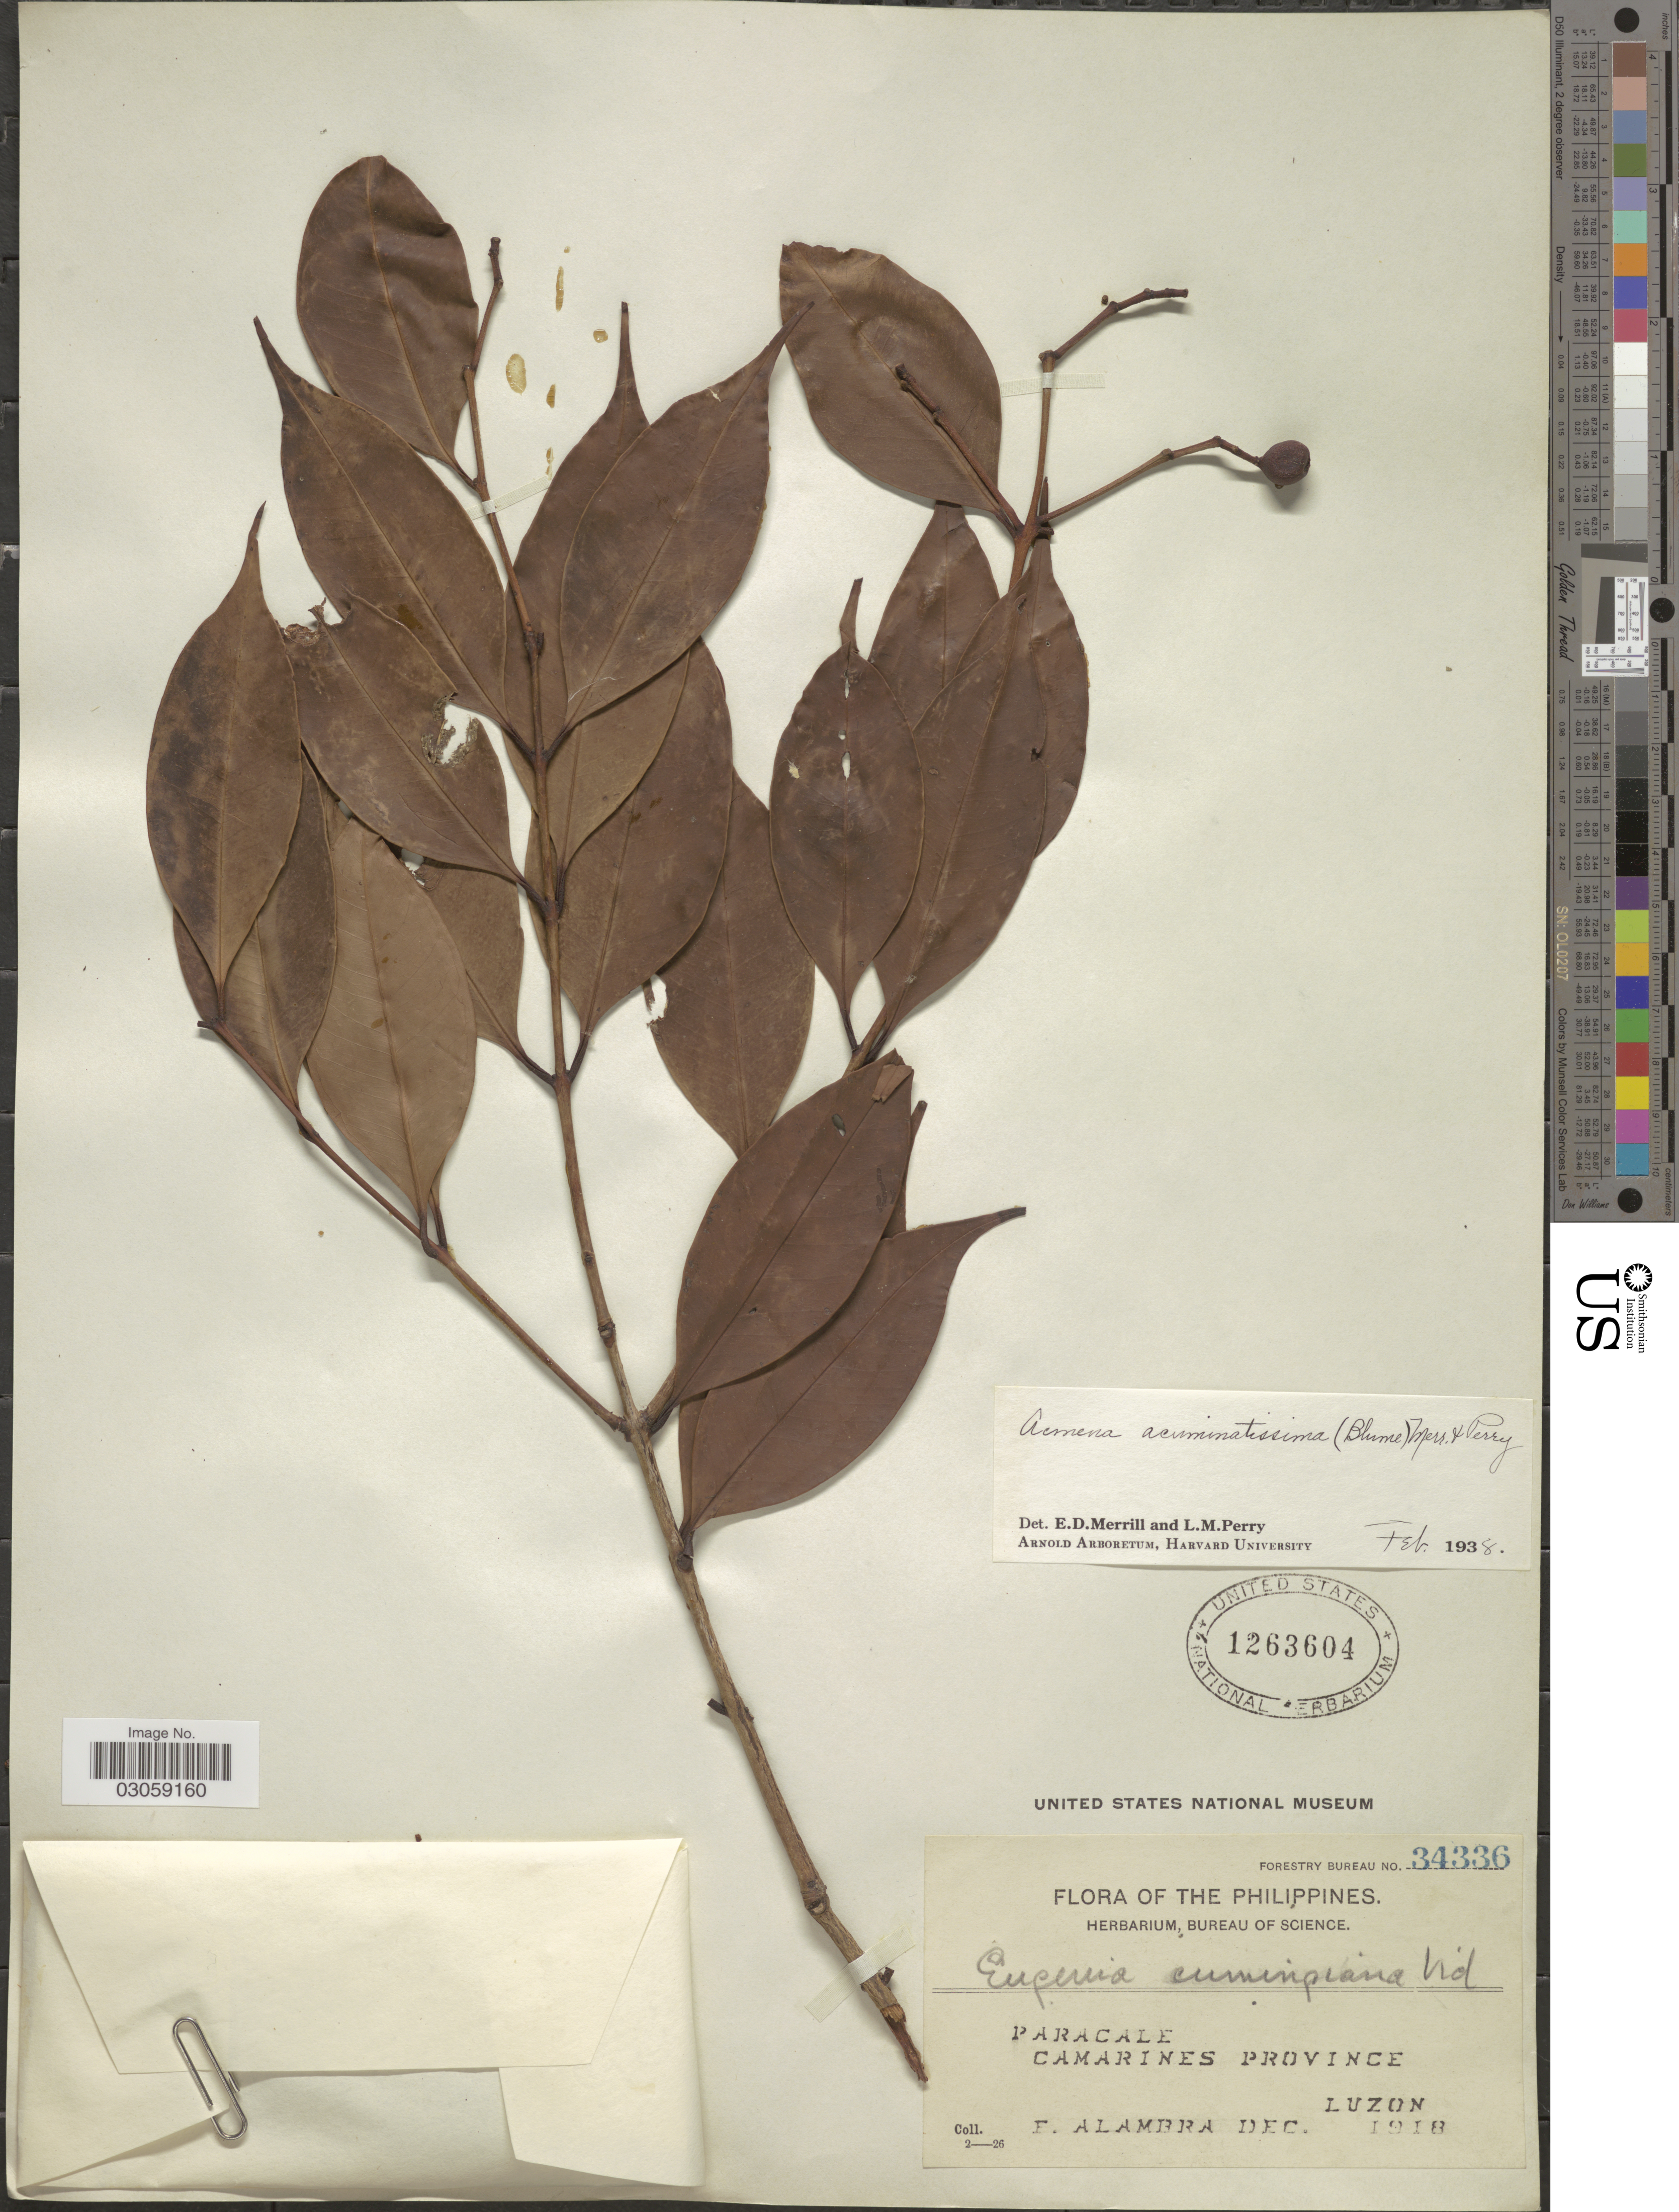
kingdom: Plantae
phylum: Tracheophyta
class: Magnoliopsida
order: Myrtales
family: Myrtaceae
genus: Syzygium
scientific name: Syzygium acuminatissimum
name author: (Blume) DC.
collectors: F. Alambra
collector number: Forestry Bureau 34336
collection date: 1918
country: Philippines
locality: Paracale. Camarines Province. Luzon.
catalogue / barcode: US 1263604